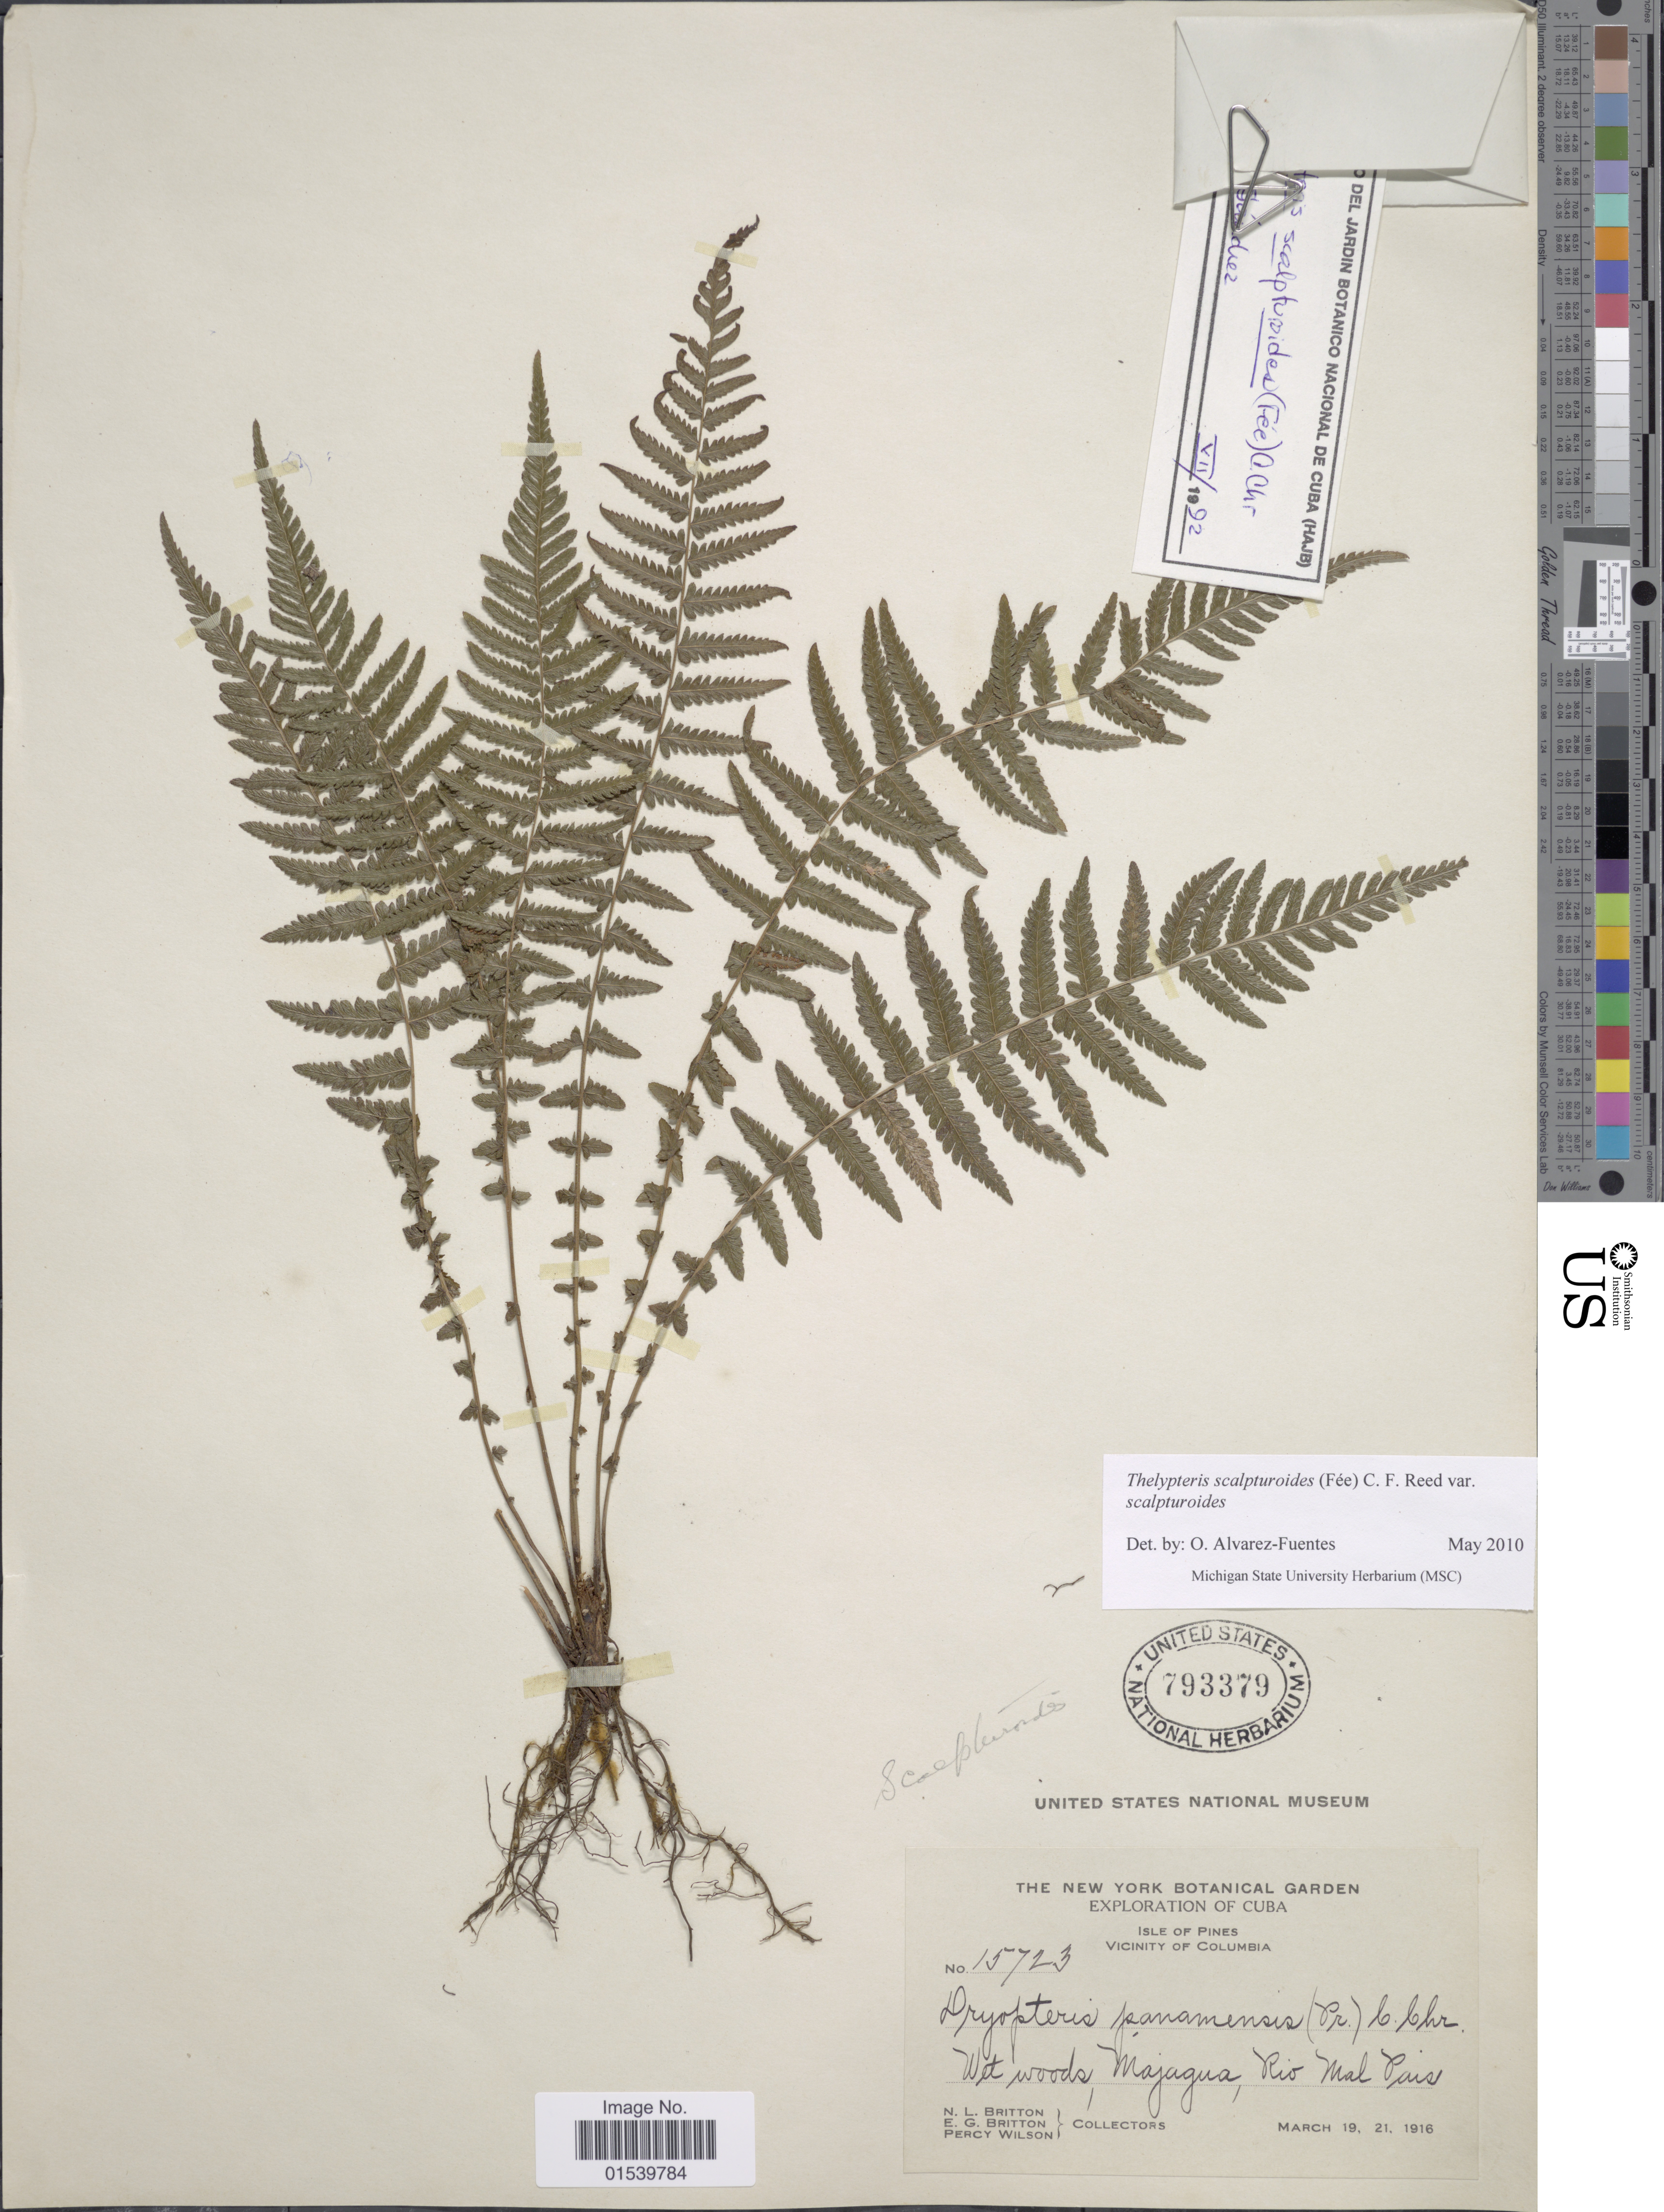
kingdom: Plantae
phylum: Tracheophyta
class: Polypodiopsida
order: Polypodiales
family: Thelypteridaceae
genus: Amauropelta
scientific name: Amauropelta scalpturoides (Fée) comb. nov., ined 2015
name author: (Fée)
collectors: N. Britton, E. G. Britton & P. Wilson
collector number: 15723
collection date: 1916-03-19/1916-03-21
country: New Caledonia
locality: Isle of Pines, Vicinity of Columbia, Wet woods, Majagua, Rio Mal Pais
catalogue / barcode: US 793379